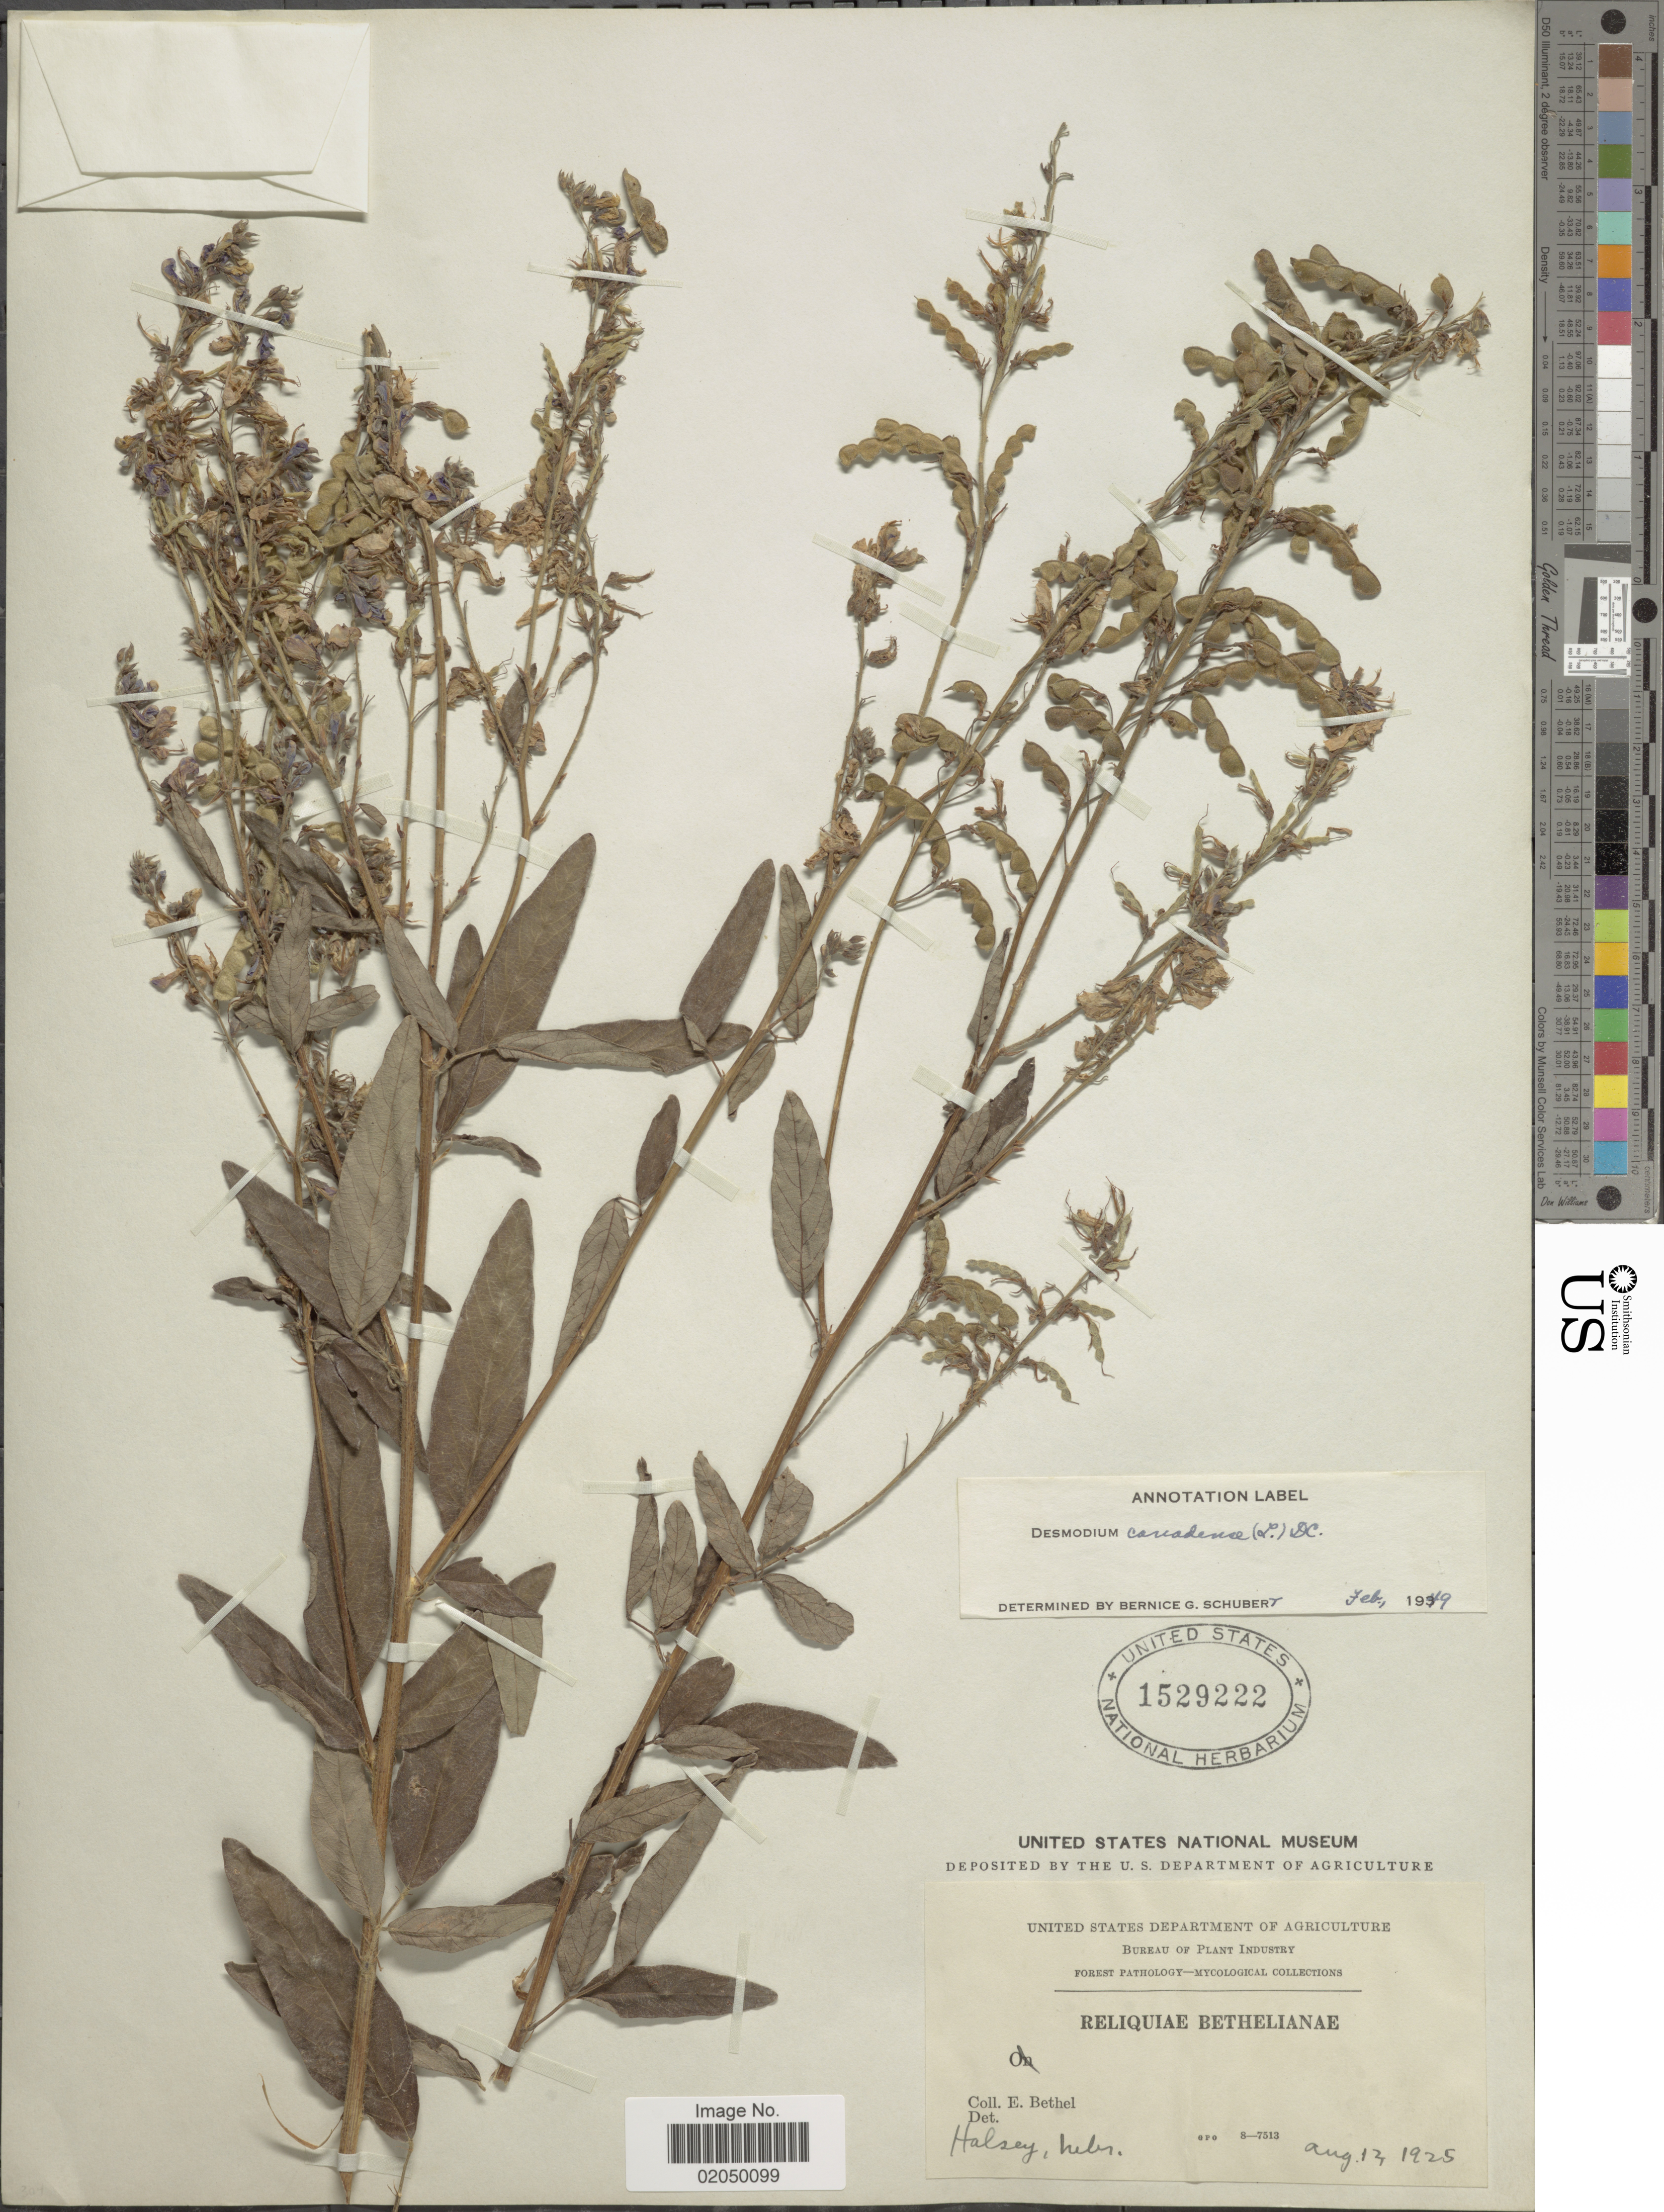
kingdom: Plantae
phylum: Tracheophyta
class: Magnoliopsida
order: Fabales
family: Fabaceae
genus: Desmodium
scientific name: Desmodium canadense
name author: (L.) DC.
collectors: E. Bethel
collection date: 1925-08-12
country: United States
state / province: Nebraska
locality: Halsey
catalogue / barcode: US 1529222